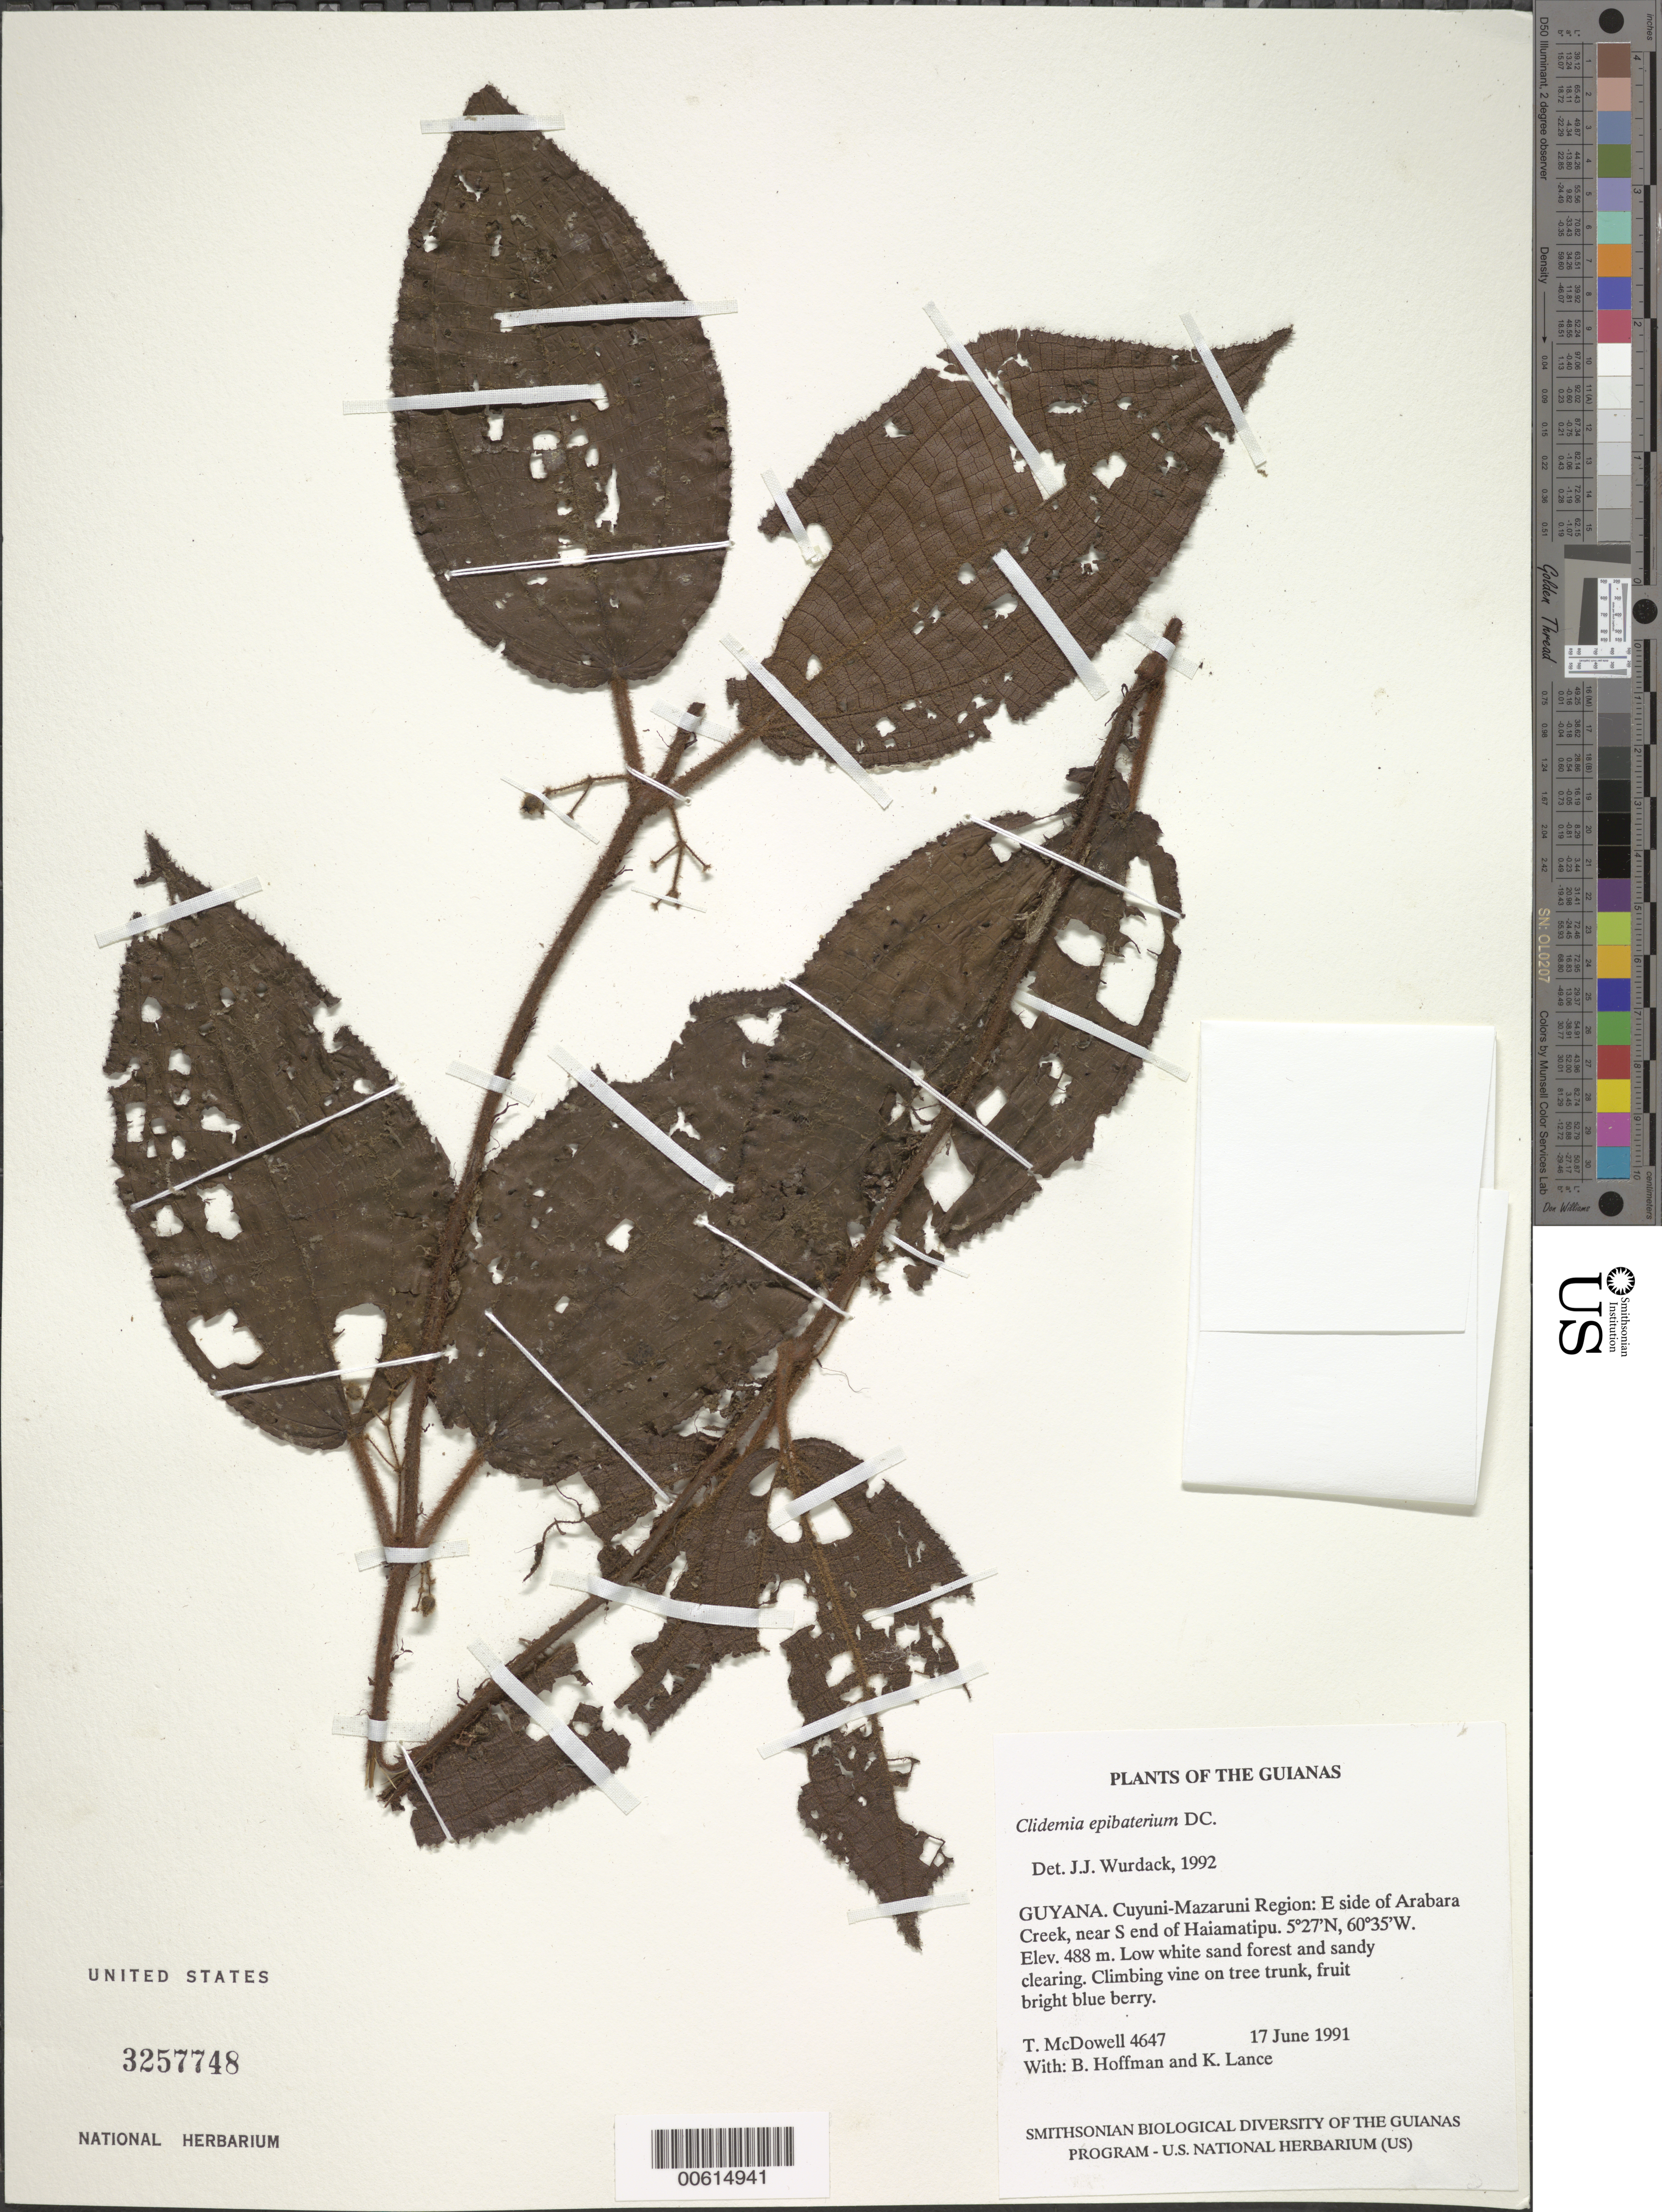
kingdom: Plantae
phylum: Tracheophyta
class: Magnoliopsida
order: Myrtales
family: Melastomataceae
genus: Clidemia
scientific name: Clidemia epibaterium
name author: DC.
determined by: Wurdack, John J., (US), US (UNITED STATES)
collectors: T. McDowell, B. Hoffman & K. Lance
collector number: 4647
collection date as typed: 17 June 1991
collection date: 1991-06-17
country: Guyana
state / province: Cuyuni-Mazaruni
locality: E side of Arabaru Creek, near S end of Haiamatipu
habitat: Low white sand forest and sandy clearing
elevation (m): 488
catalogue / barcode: US 3257748